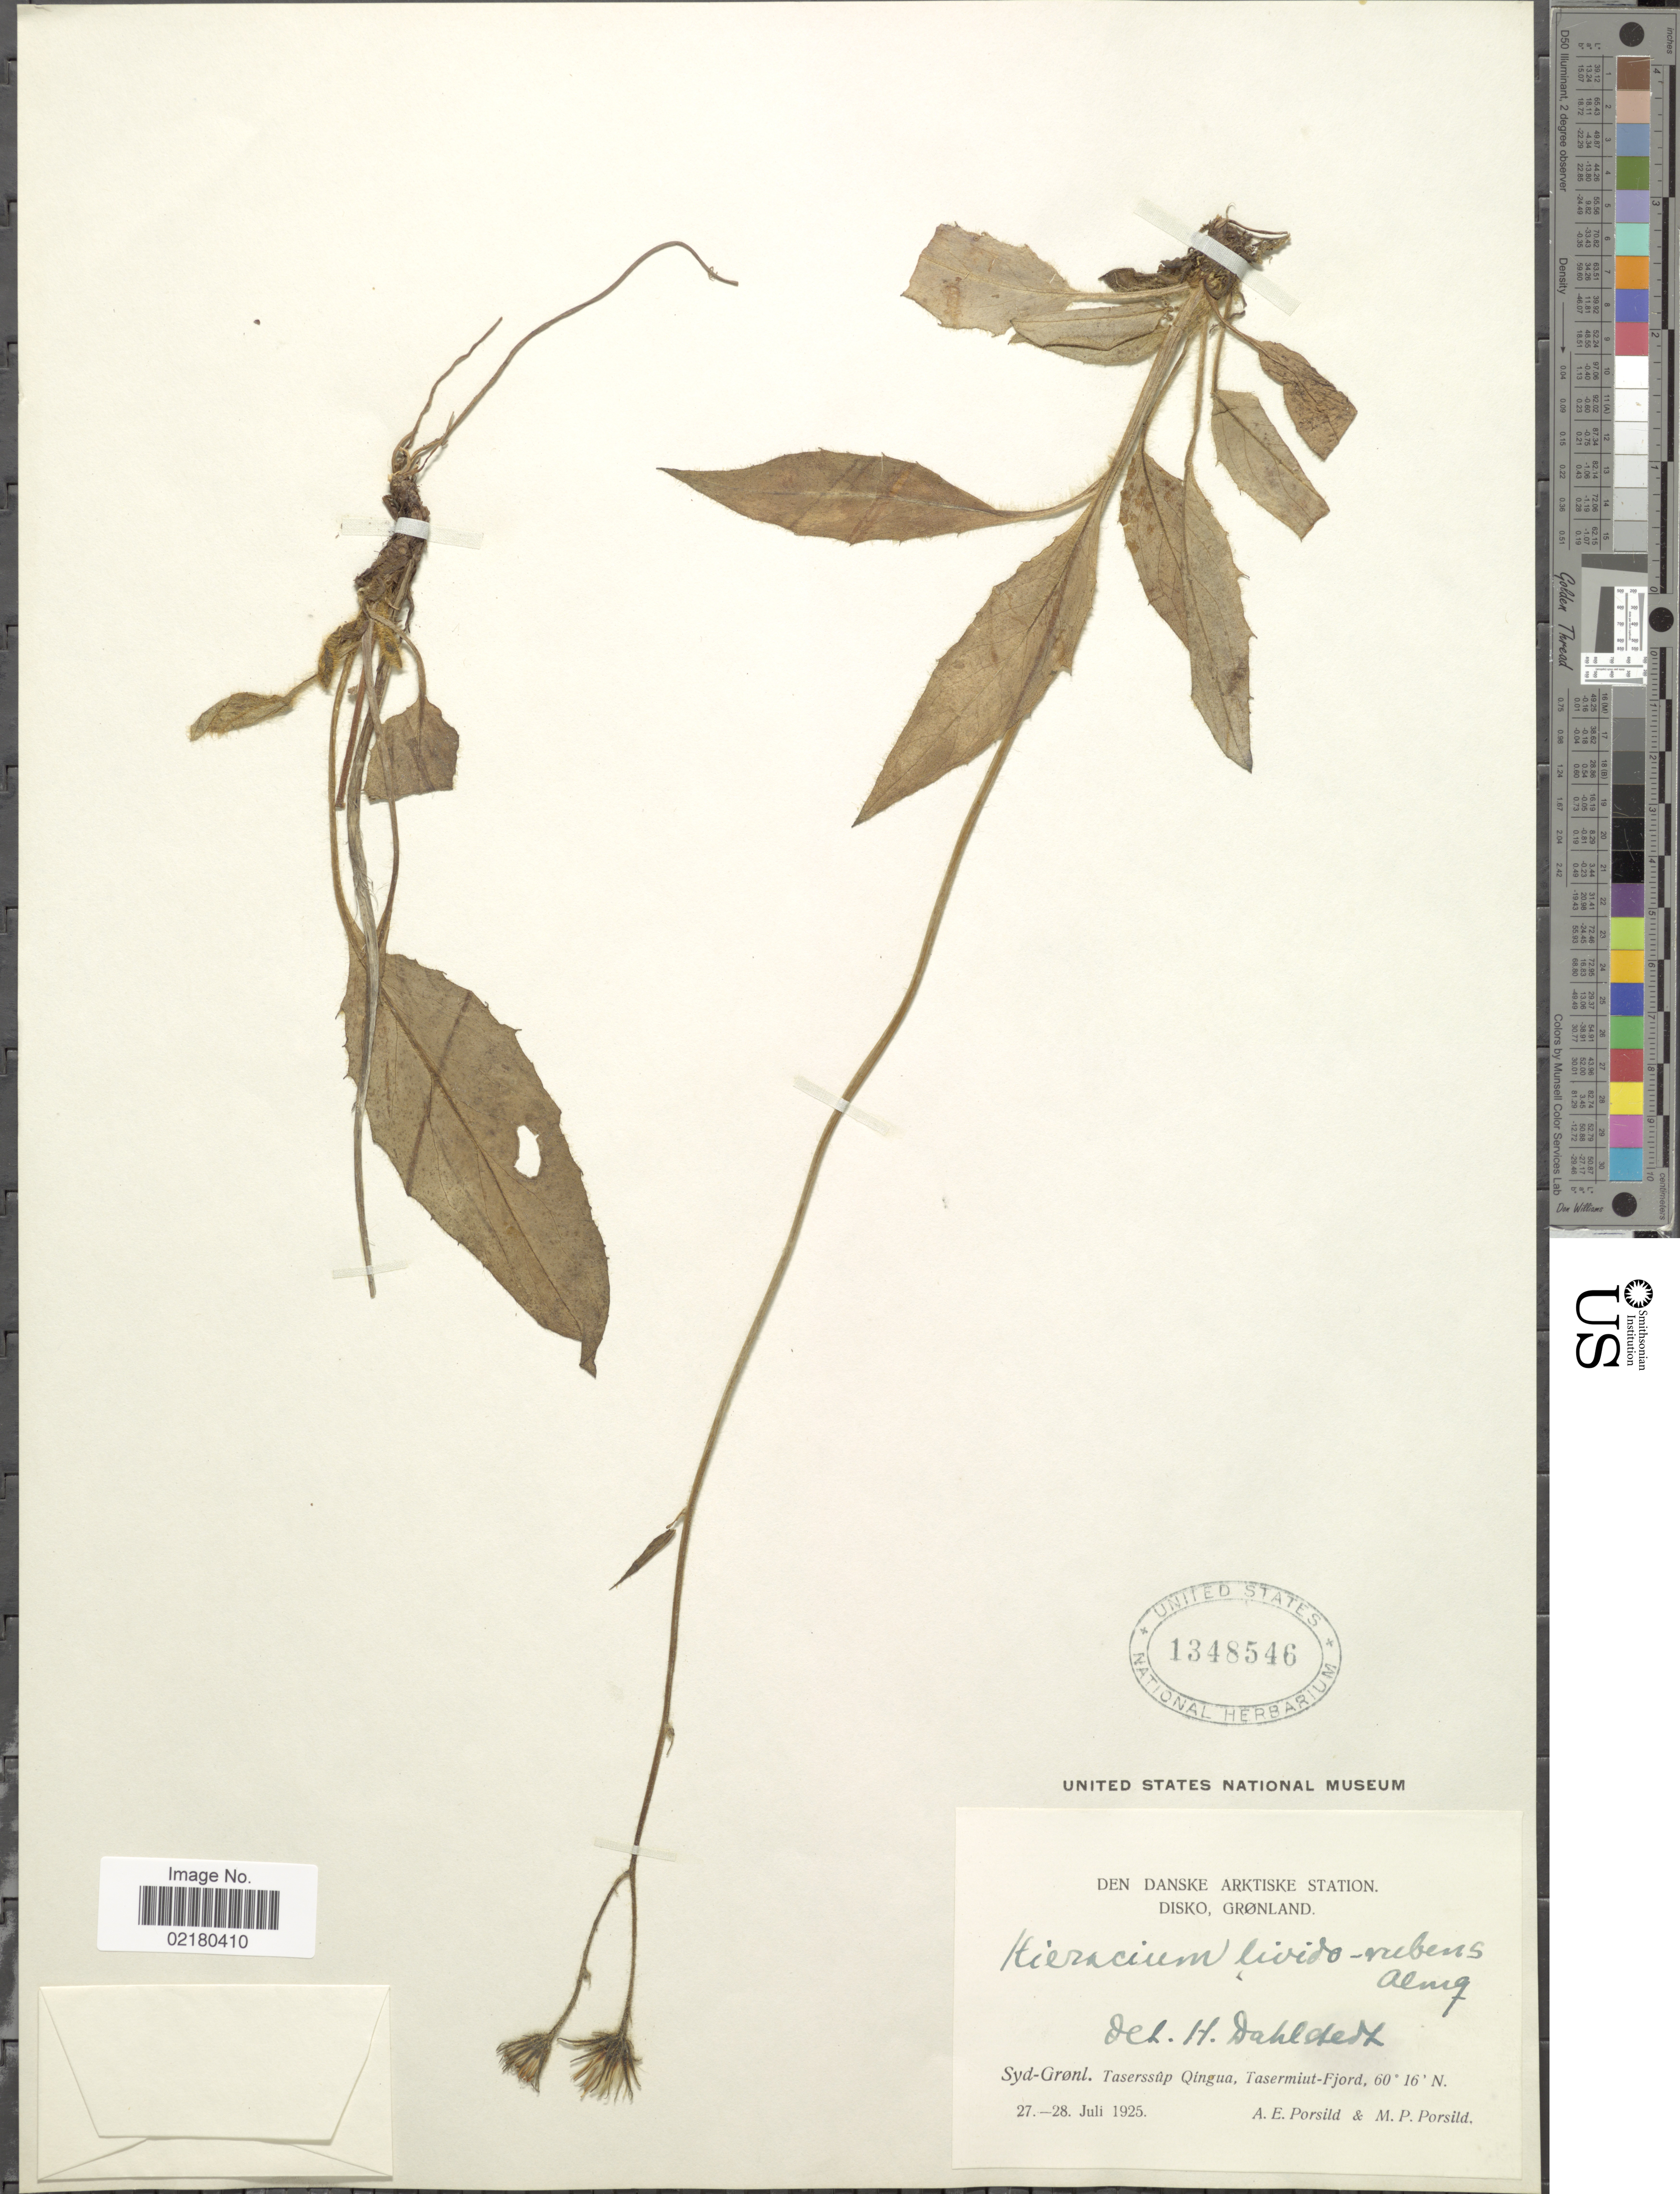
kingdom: Plantae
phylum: Tracheophyta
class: Magnoliopsida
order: Asterales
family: Asteraceae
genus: Hieracium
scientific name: Hieracium lividorubens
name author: (Almquist) Elfstr.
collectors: A. E. Porsild & M. P. Porsild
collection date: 1925-07-27/1925-07-28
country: Greenland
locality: Den Danske Arktiske Station Disko, Syd-Grønl. Taserssup, Qingua, Tasermiut-Fjord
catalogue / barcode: US 1348546